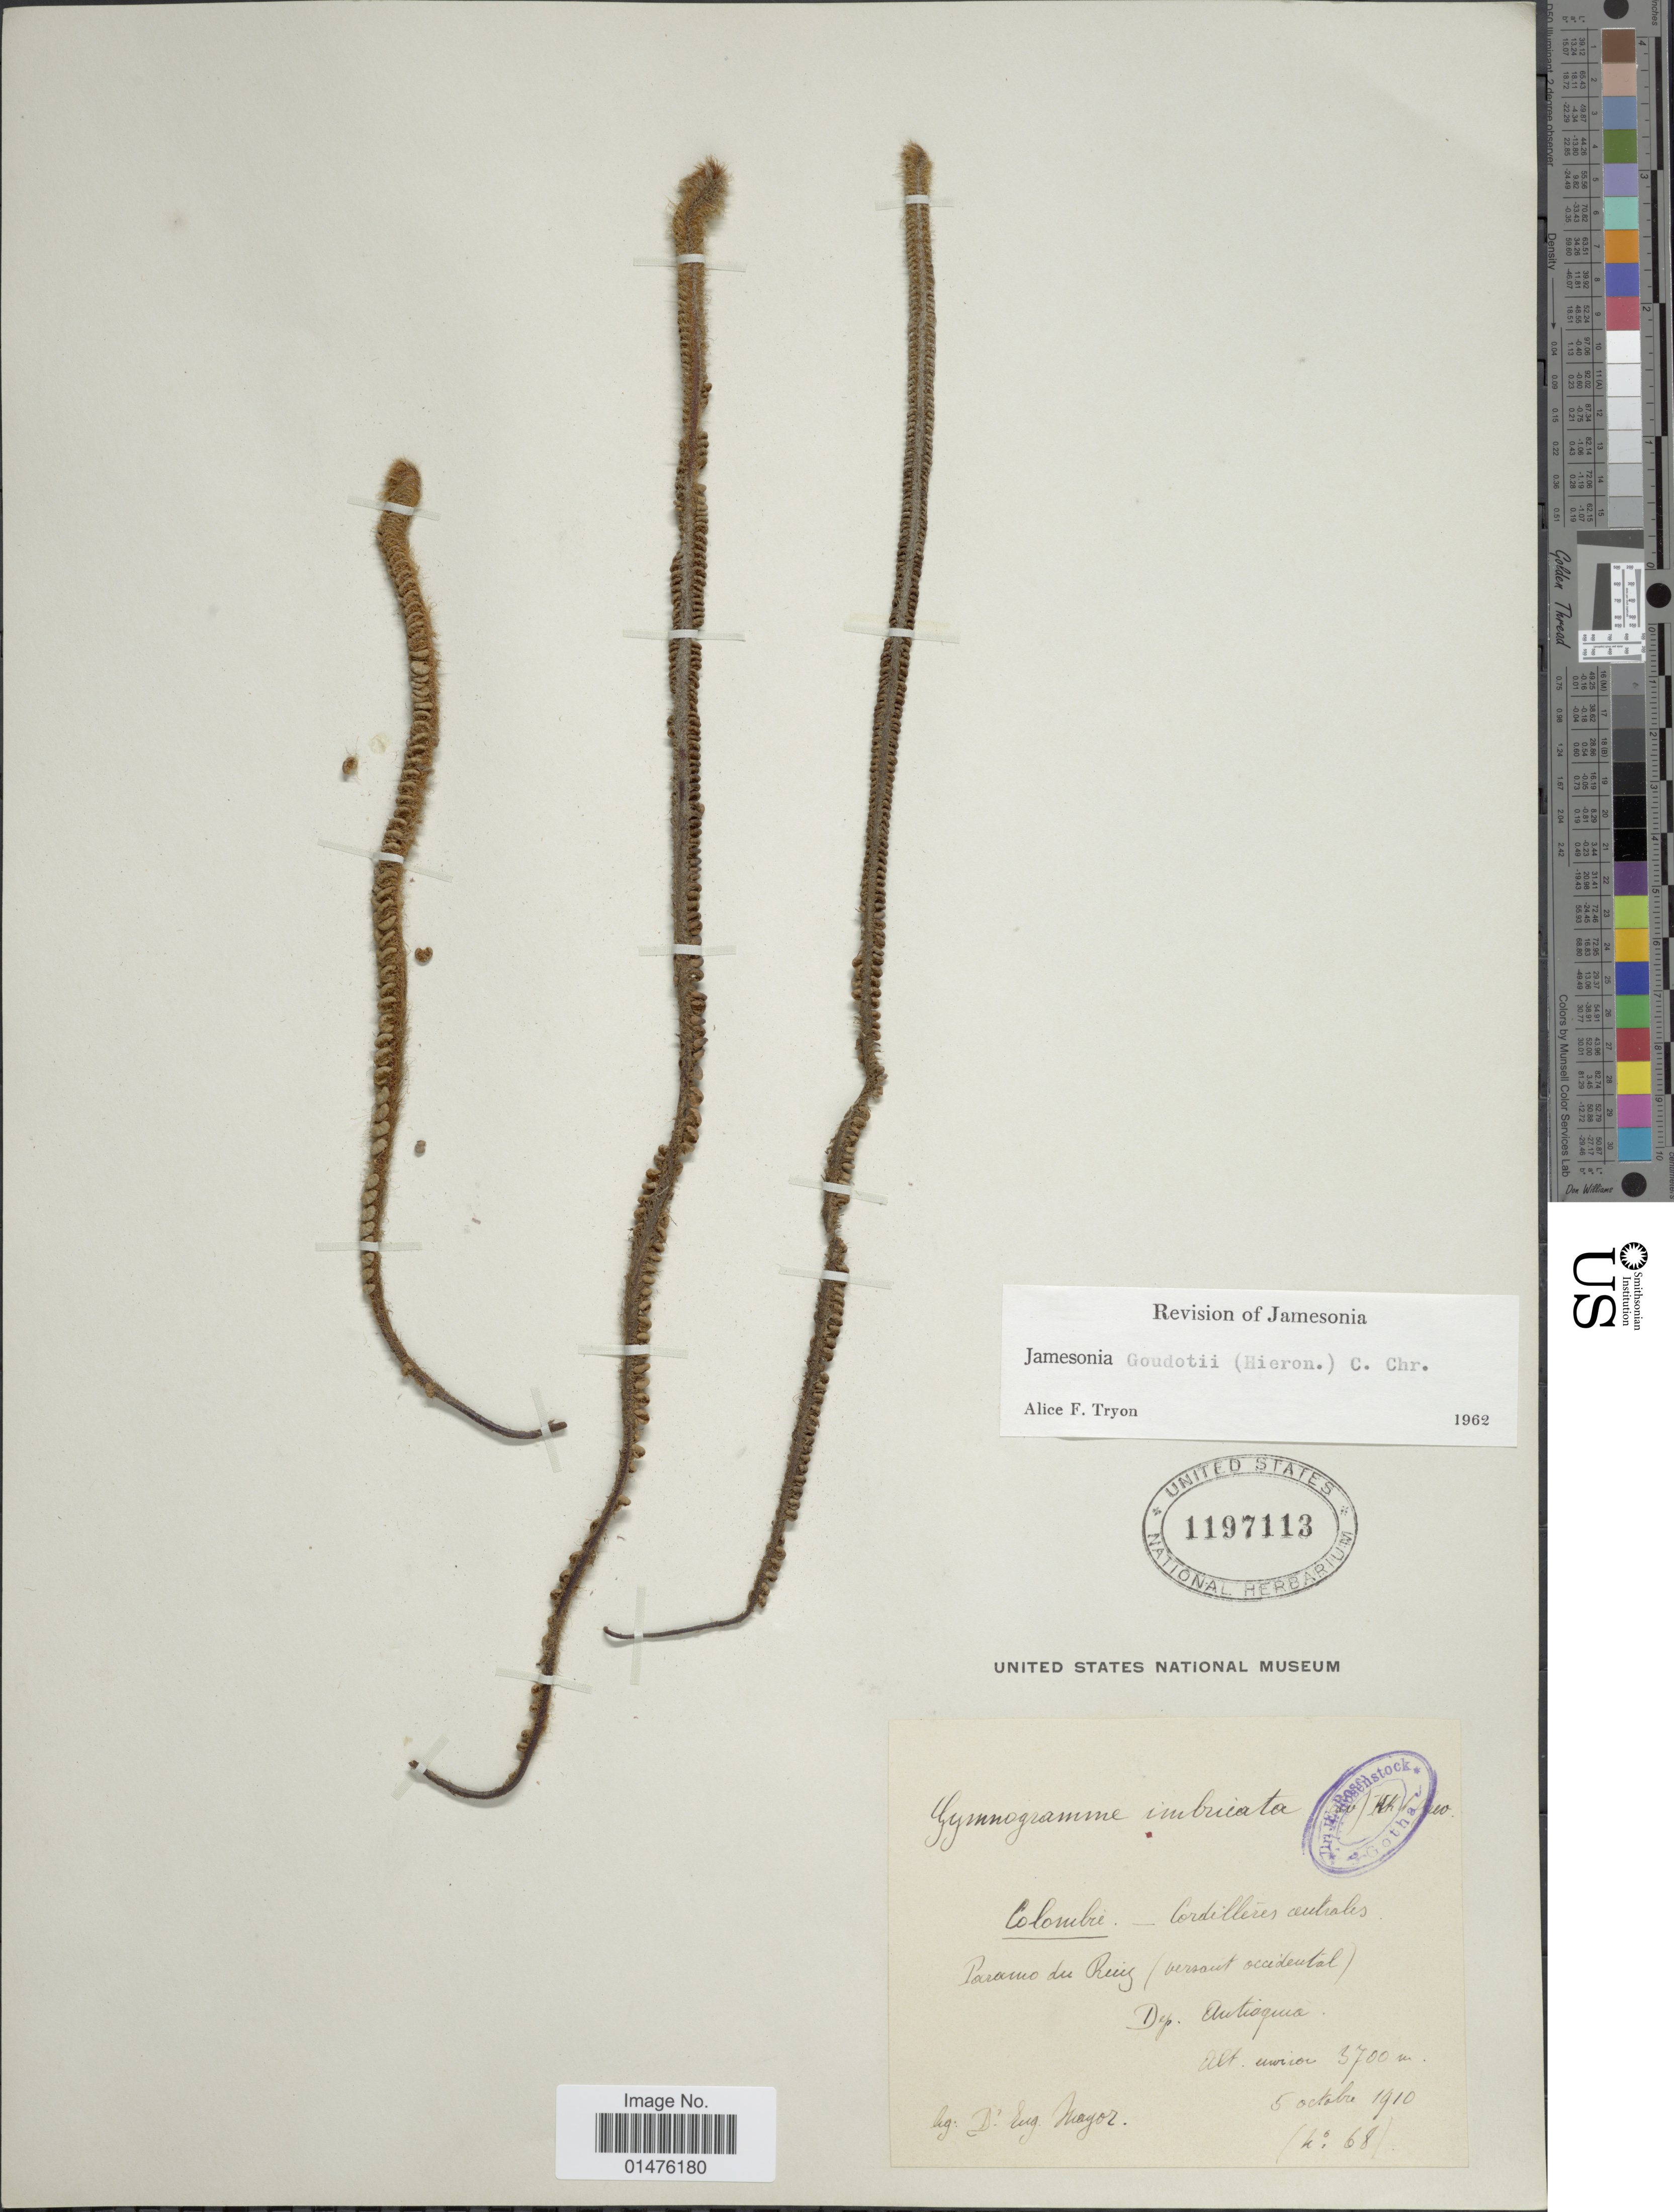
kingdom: Plantae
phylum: Tracheophyta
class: Polypodiopsida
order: Polypodiales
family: Pteridaceae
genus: Jamesonia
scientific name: Jamesonia goudotii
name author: (Hieron.) C. Chr.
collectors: E. Mayor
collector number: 681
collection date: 1910-10-05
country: Colombia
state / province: Antioquia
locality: Cordilleras centrales Paramo de Ruiz (versant occidental, Dep Antioquia)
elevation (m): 3700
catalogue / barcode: US 1197113